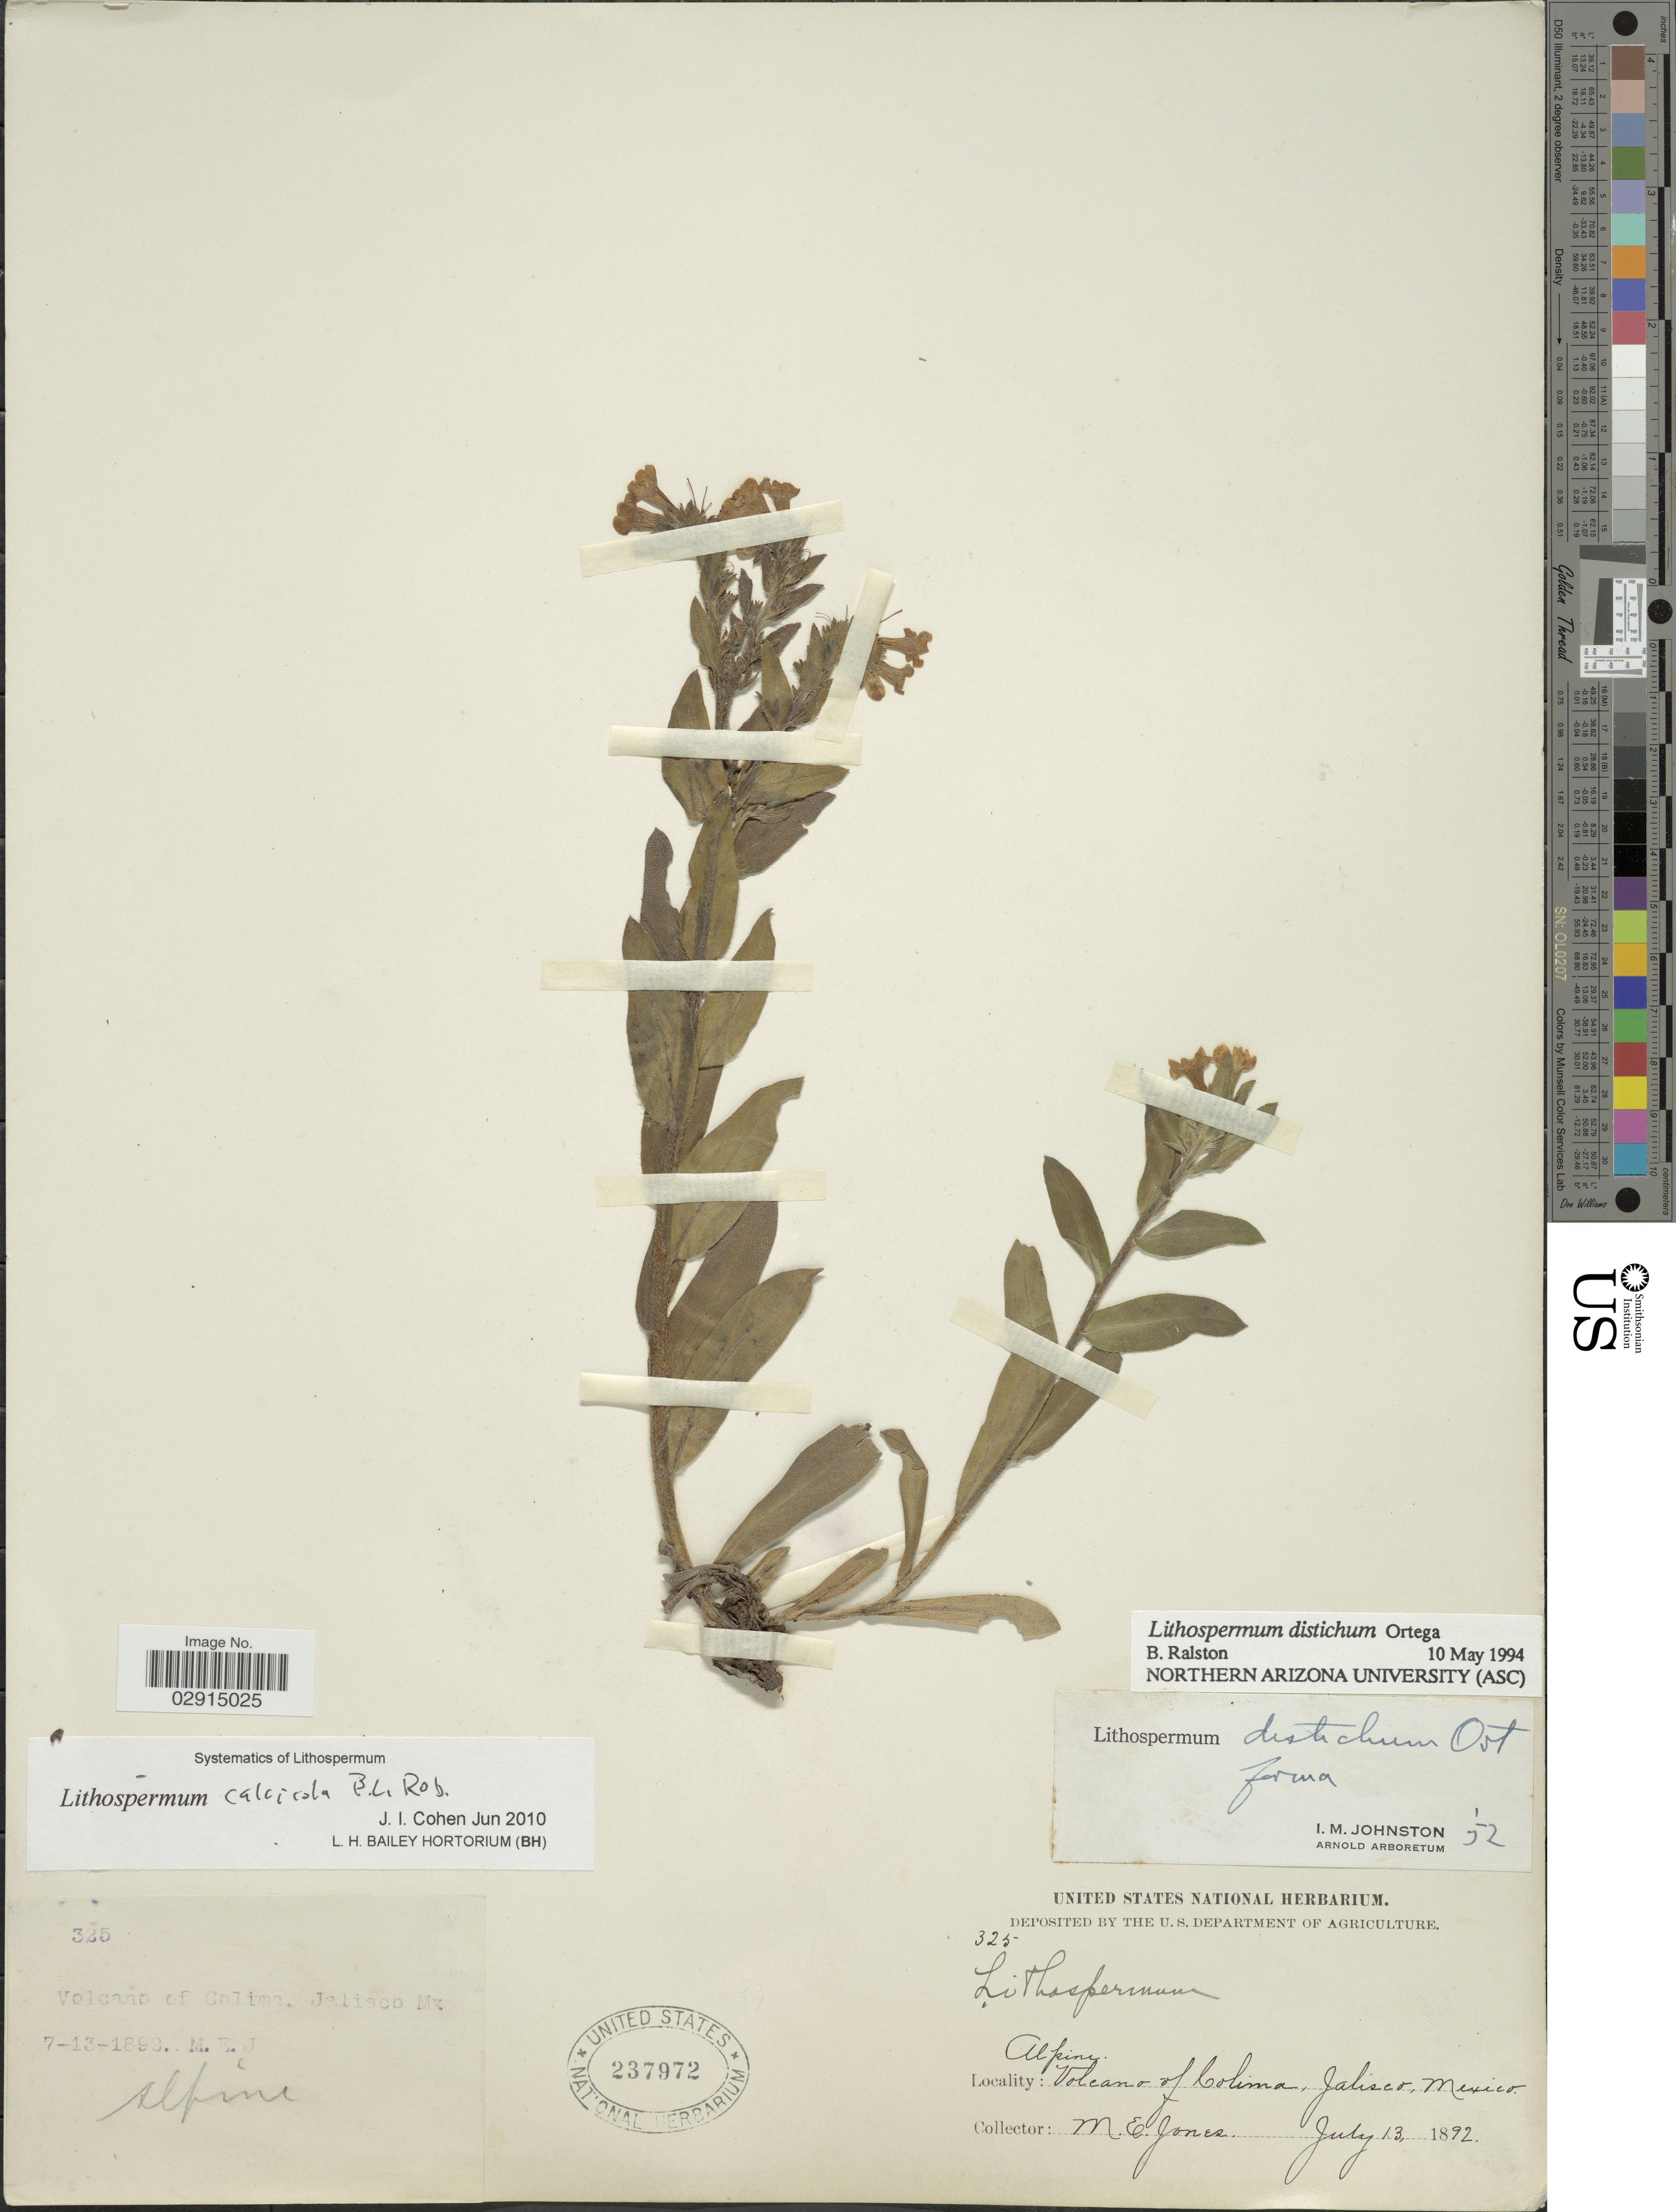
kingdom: Plantae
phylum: Tracheophyta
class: Magnoliopsida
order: Boraginales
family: Boraginaceae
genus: Lithospermum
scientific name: Lithospermum calcicola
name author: B.L. Rob.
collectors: M. E. Jones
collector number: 325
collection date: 1892-07-13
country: Mexico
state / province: Jalisco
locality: Alpine. Volcano of Colima, Jalisco. Mexico.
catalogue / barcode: US 237972